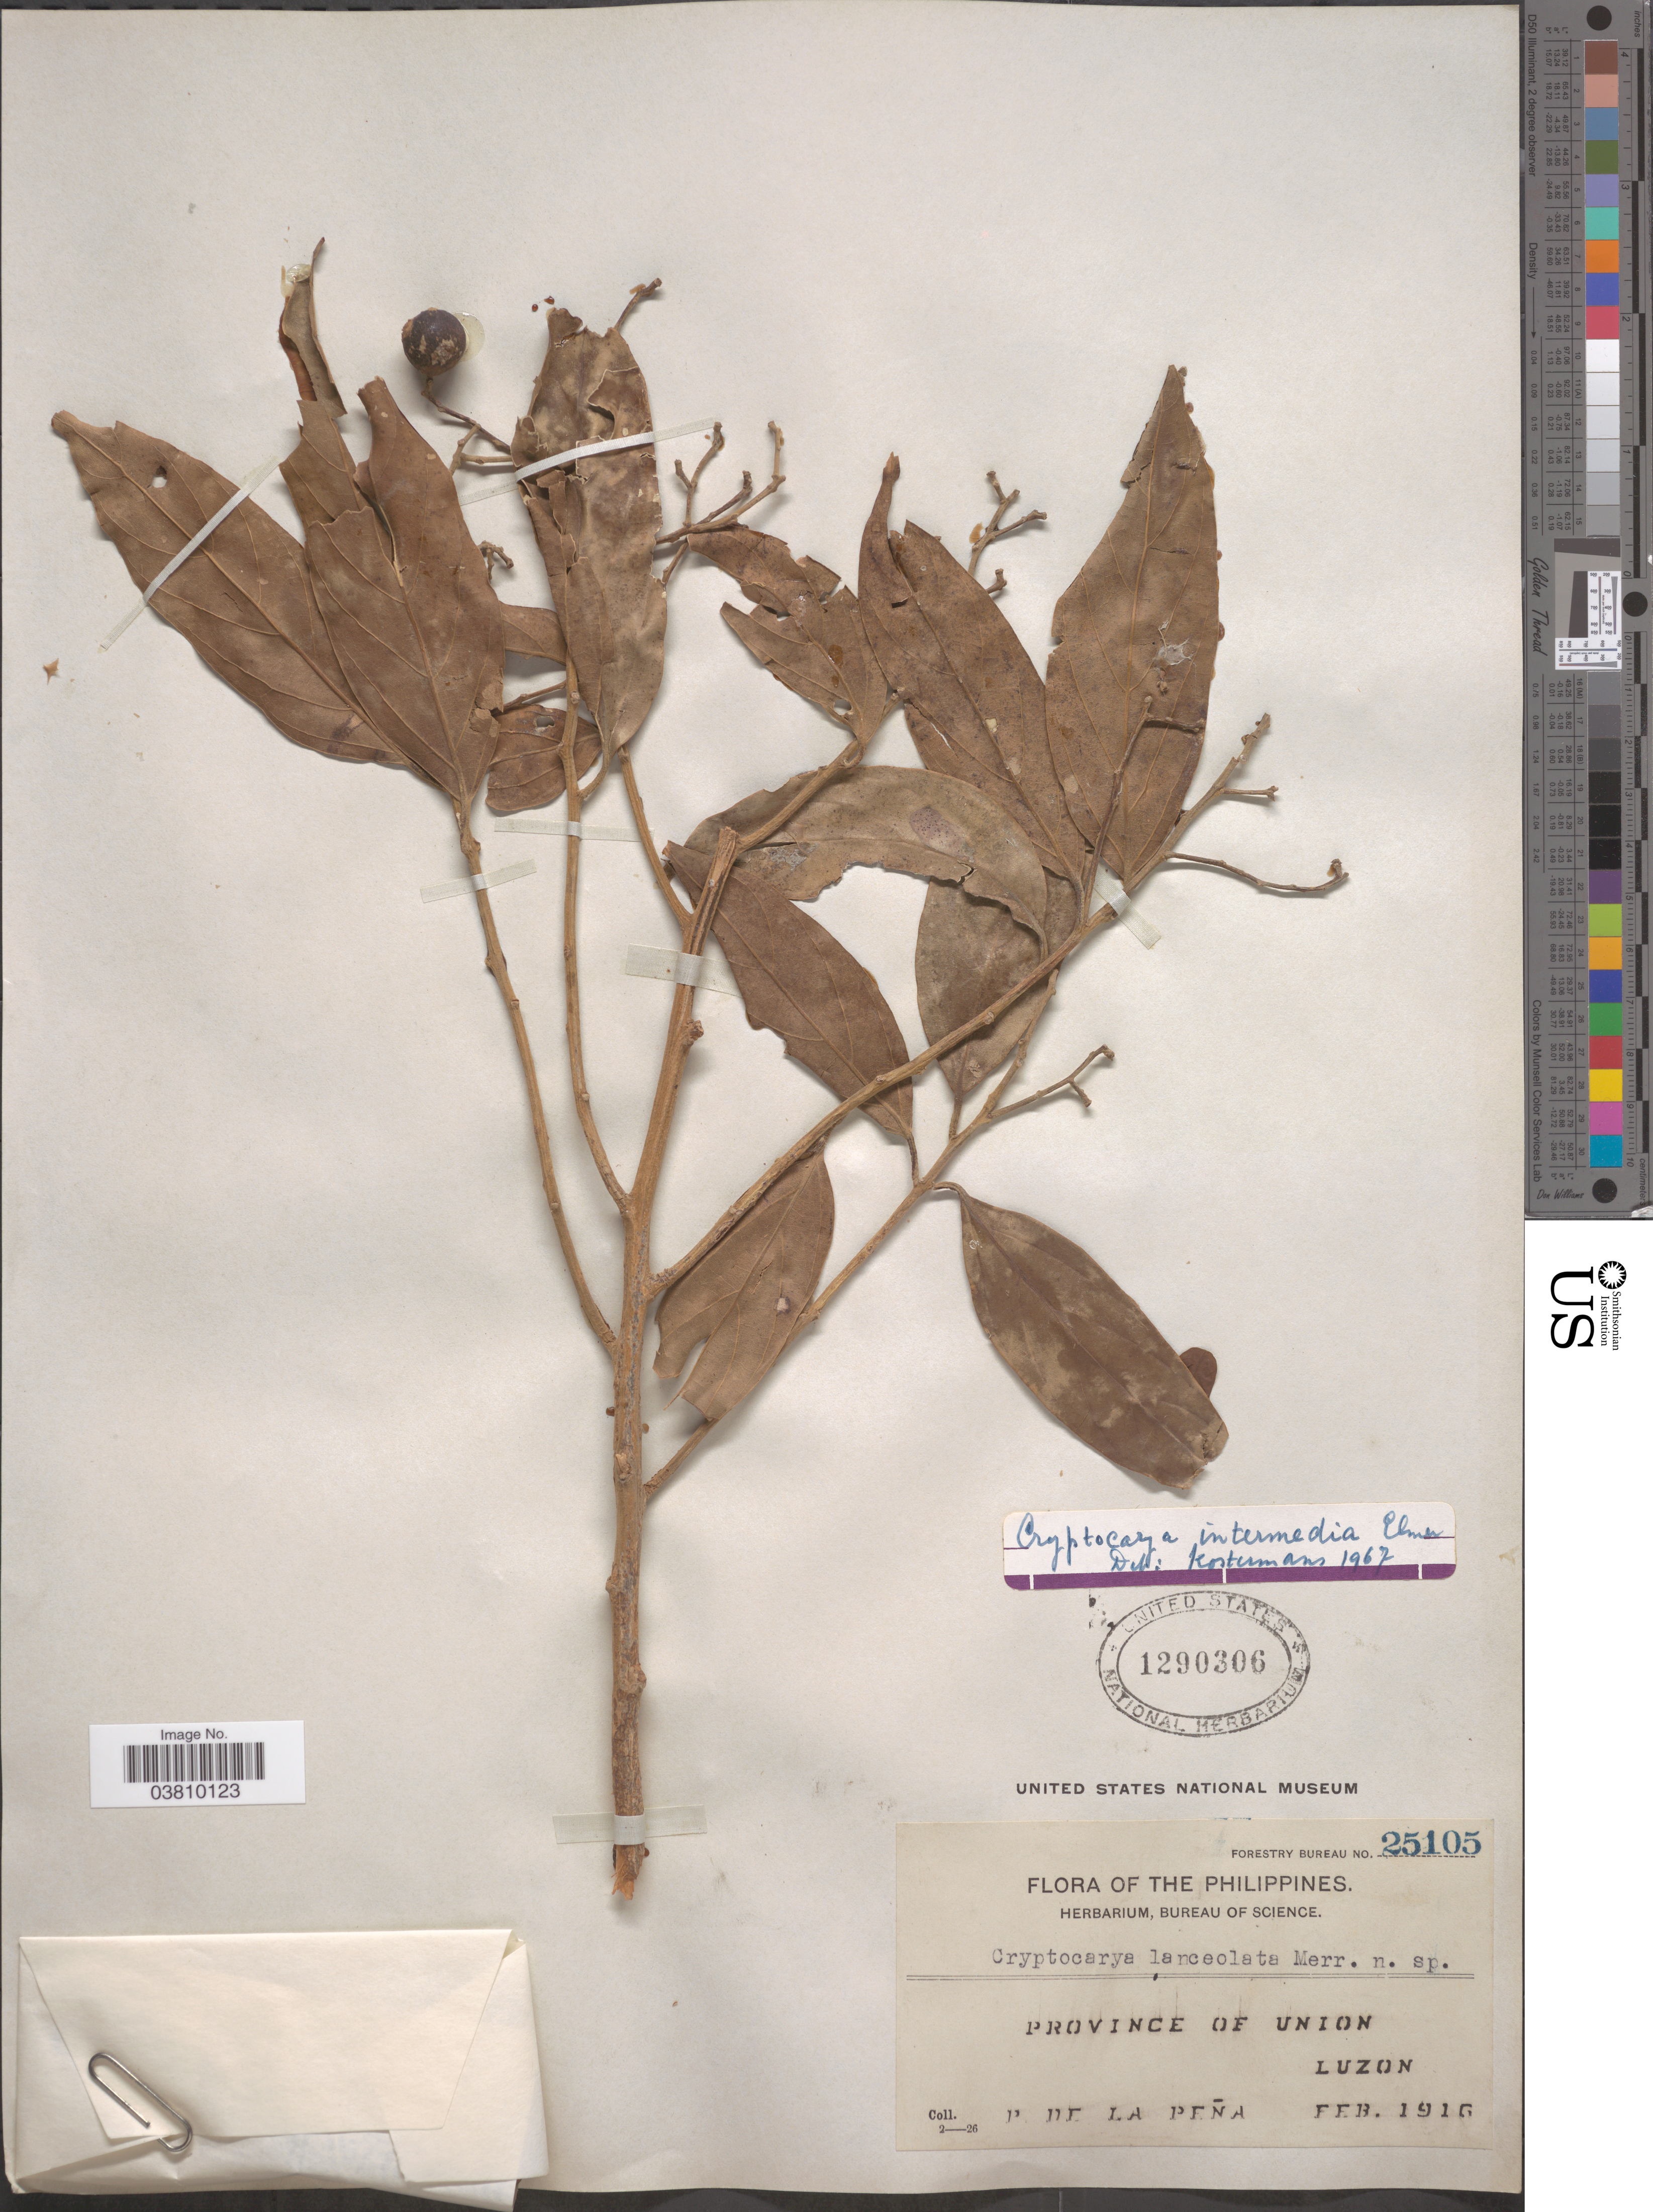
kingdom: Plantae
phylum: Tracheophyta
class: Magnoliopsida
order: Laurales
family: Lauraceae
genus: Cryptocarya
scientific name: Cryptocarya intermedia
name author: Elmer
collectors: P. Peña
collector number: Forestry Bureau 25105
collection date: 1916-02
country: Philippines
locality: Province of Union, Luzon.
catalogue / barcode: US 1290306